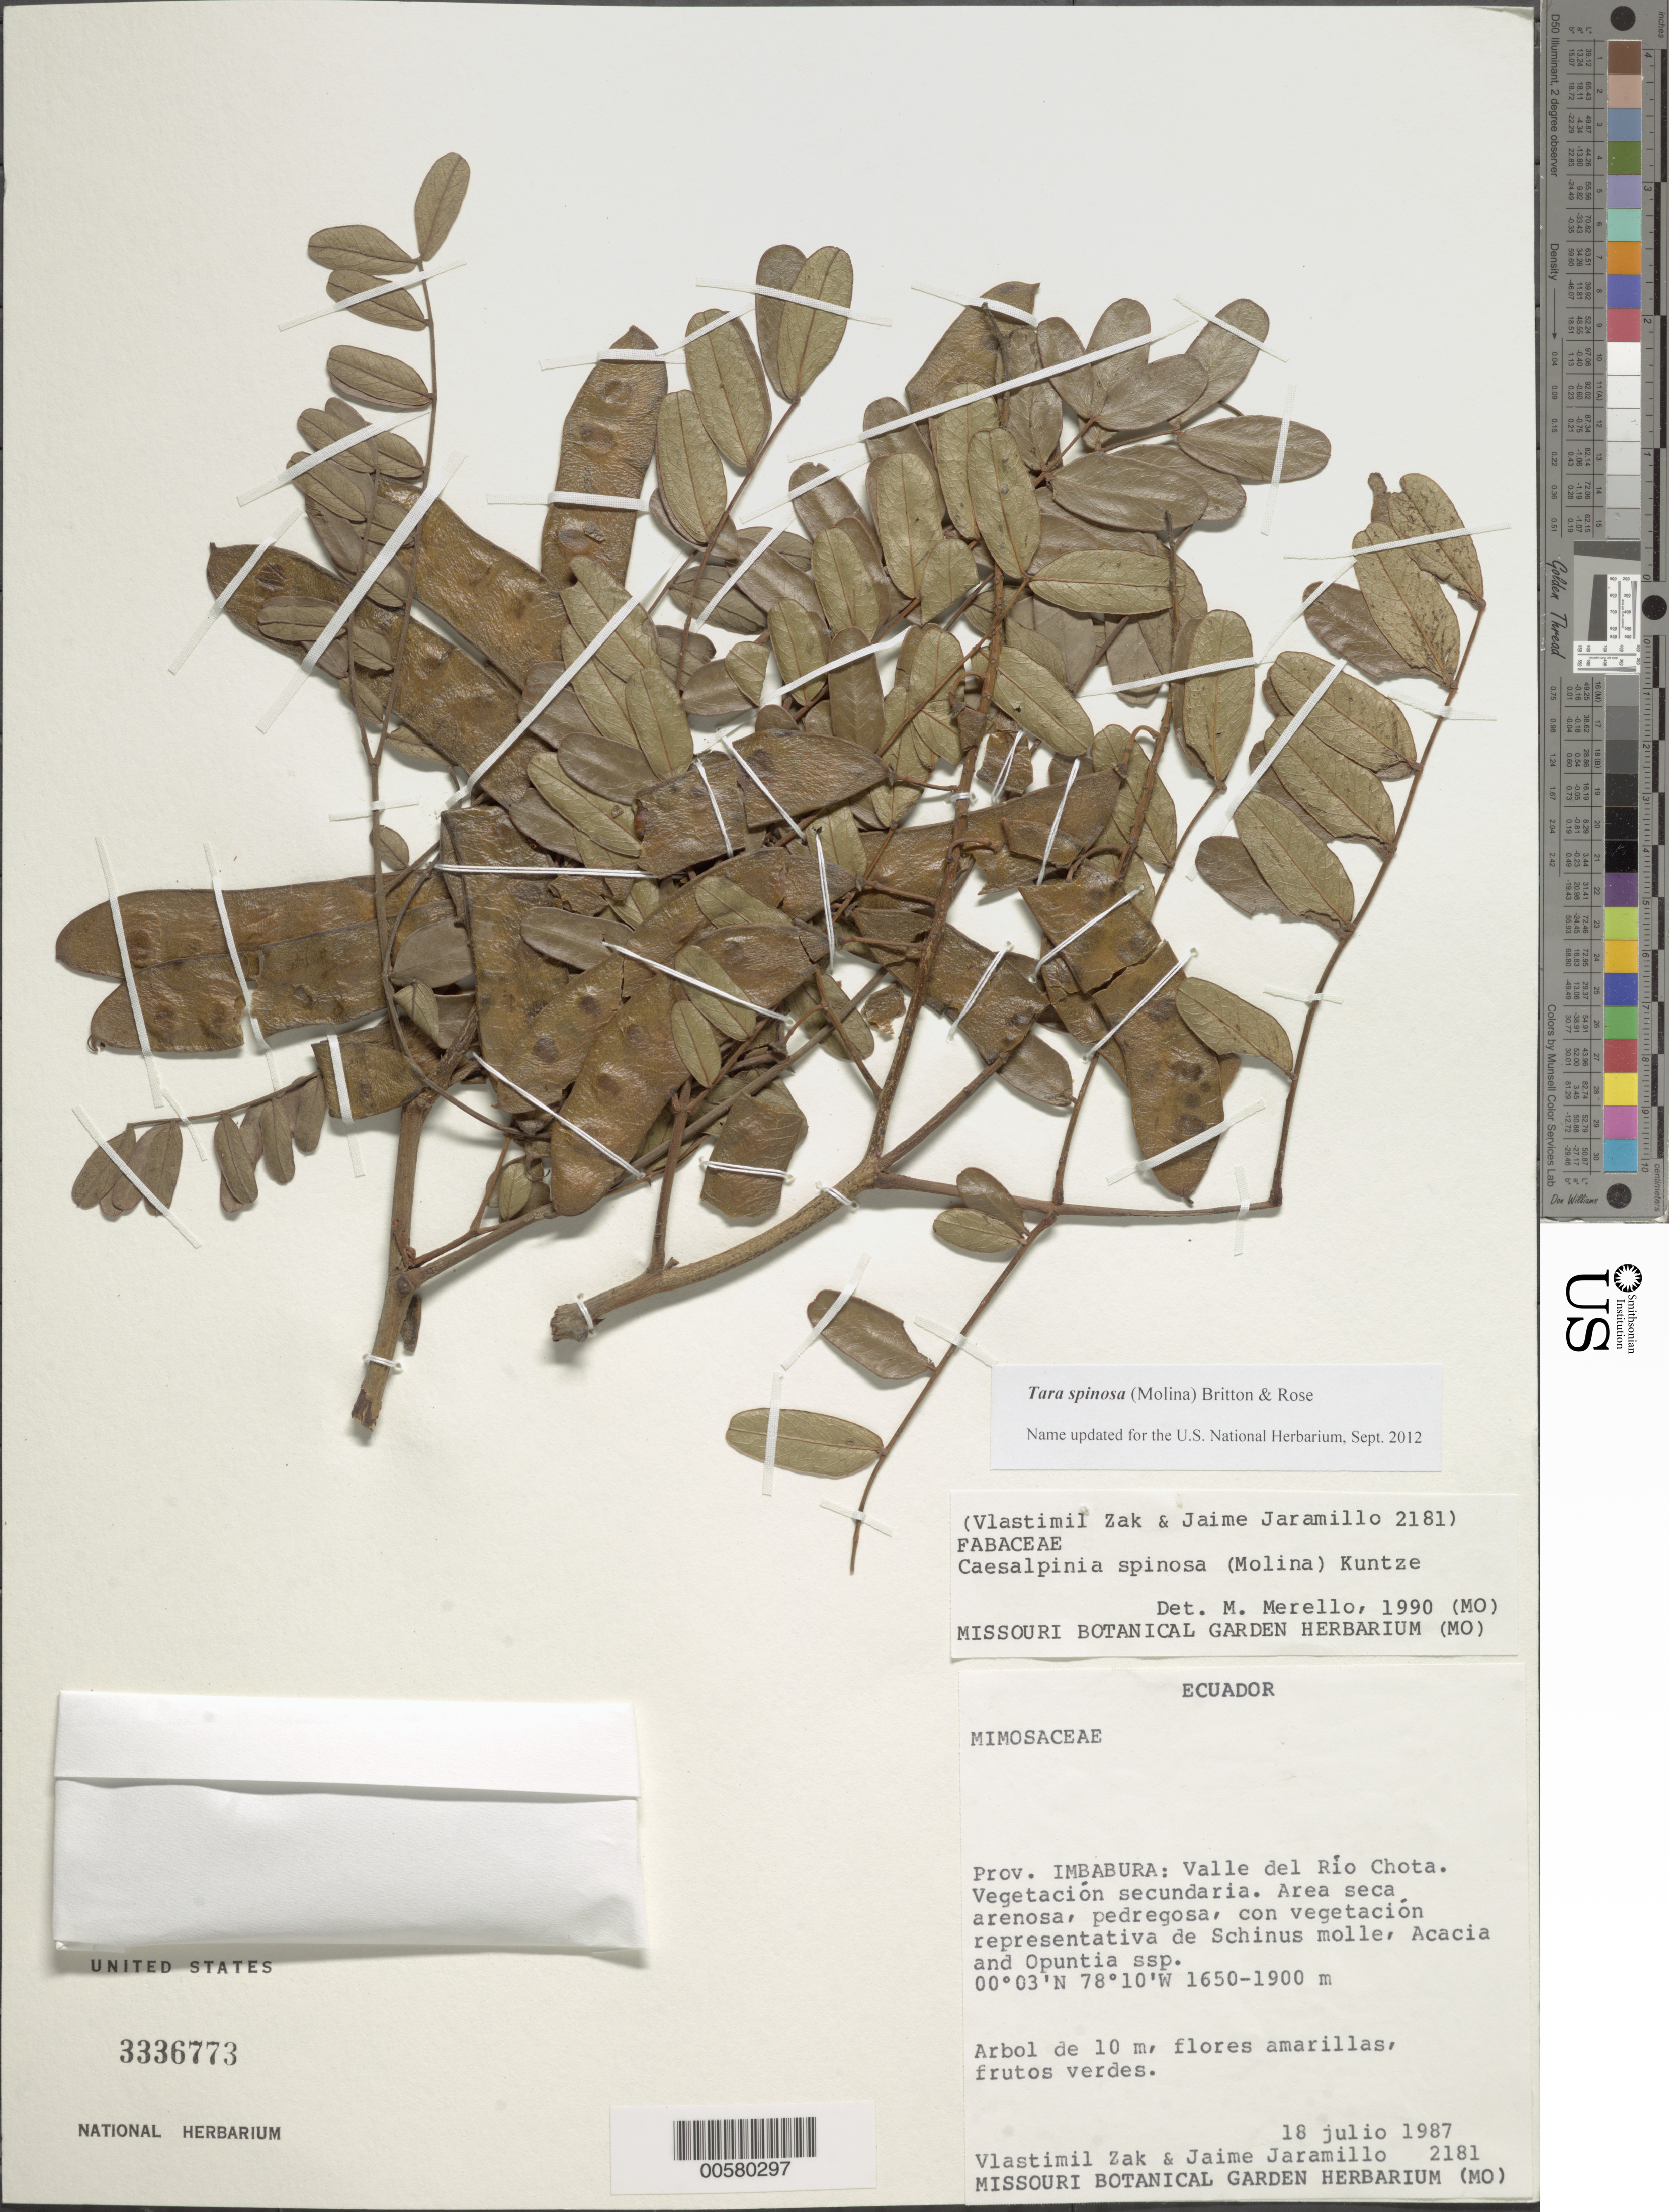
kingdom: Plantae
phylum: Tracheophyta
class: Magnoliopsida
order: Fabales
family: Fabaceae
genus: Tara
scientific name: Tara spinosa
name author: (Molina) Britton & Rose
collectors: V. Zak & J. L. Jaramillo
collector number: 2181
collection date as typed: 18 Jul 1987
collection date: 1987-07-18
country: Ecuador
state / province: Imbabura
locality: Valle del Rio Chota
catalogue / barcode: US 3336773